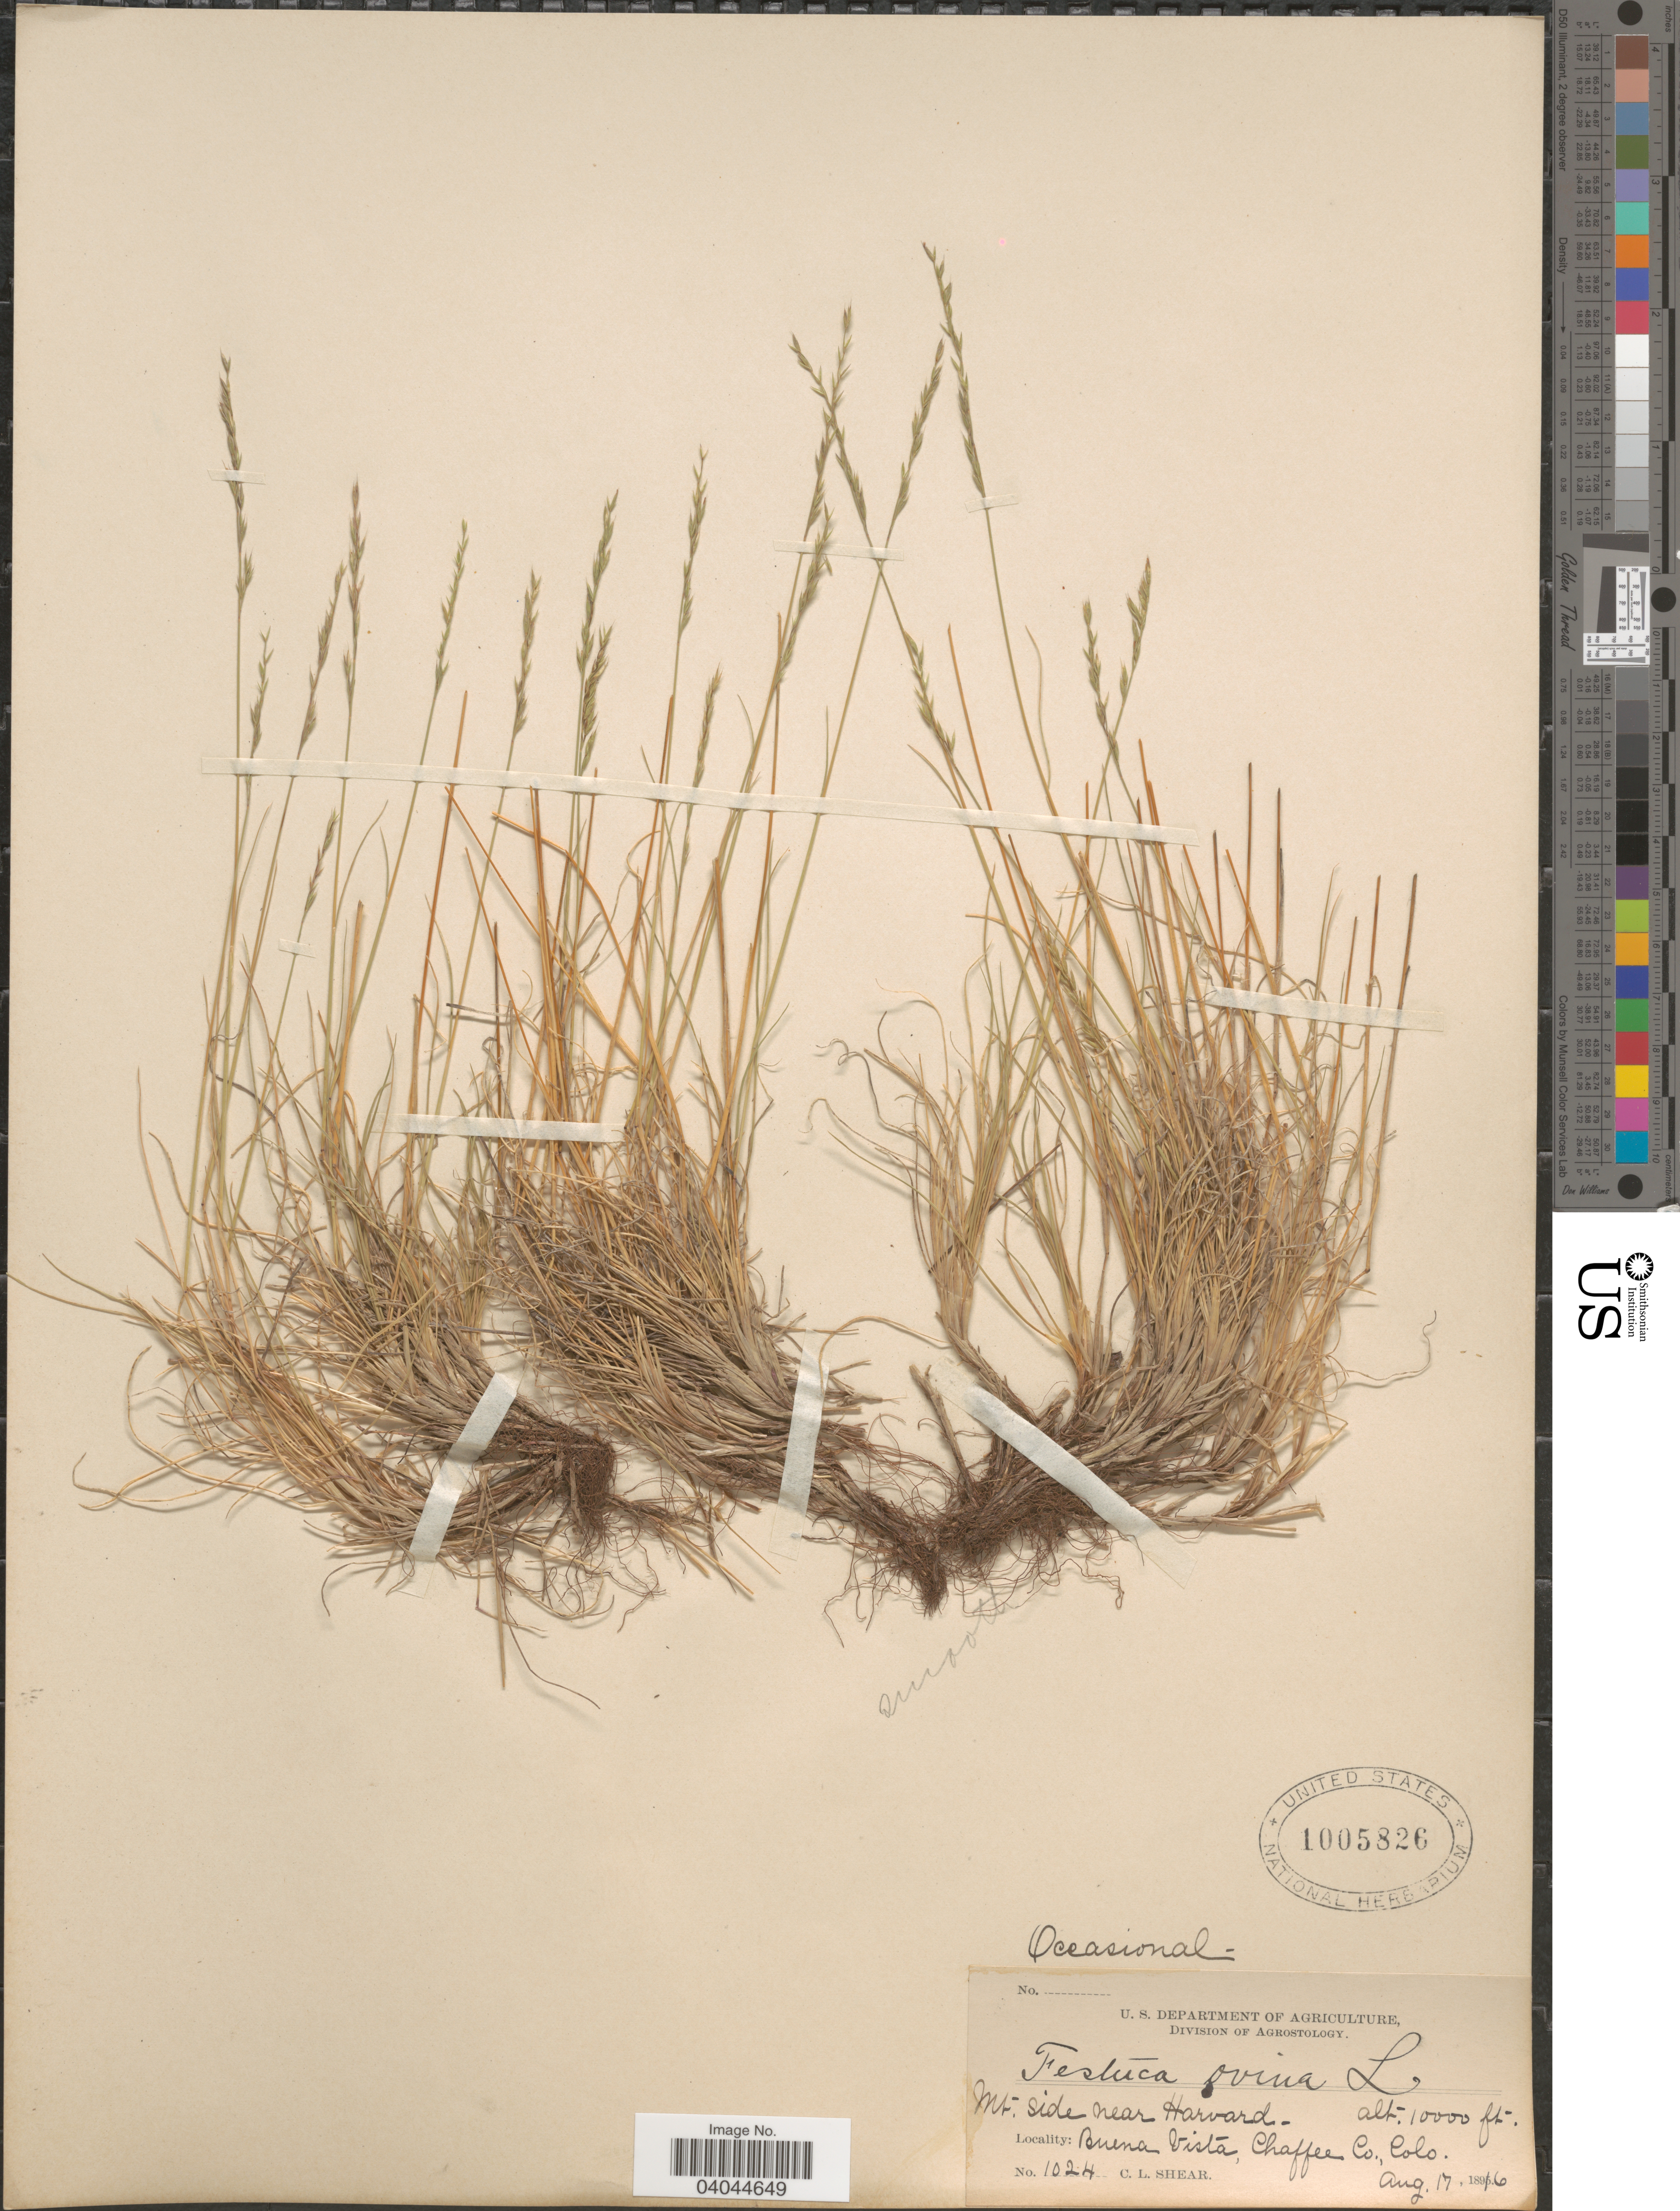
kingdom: Plantae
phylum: Tracheophyta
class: Liliopsida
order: Poales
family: Poaceae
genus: Festuca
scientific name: Festuca ovina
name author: L.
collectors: C. L. Shear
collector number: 1024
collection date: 1896-08-17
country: United States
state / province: Colorado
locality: Mt. side near Harvard. Buena Vista, Chaffee Co.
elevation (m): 3048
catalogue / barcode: US 1005826